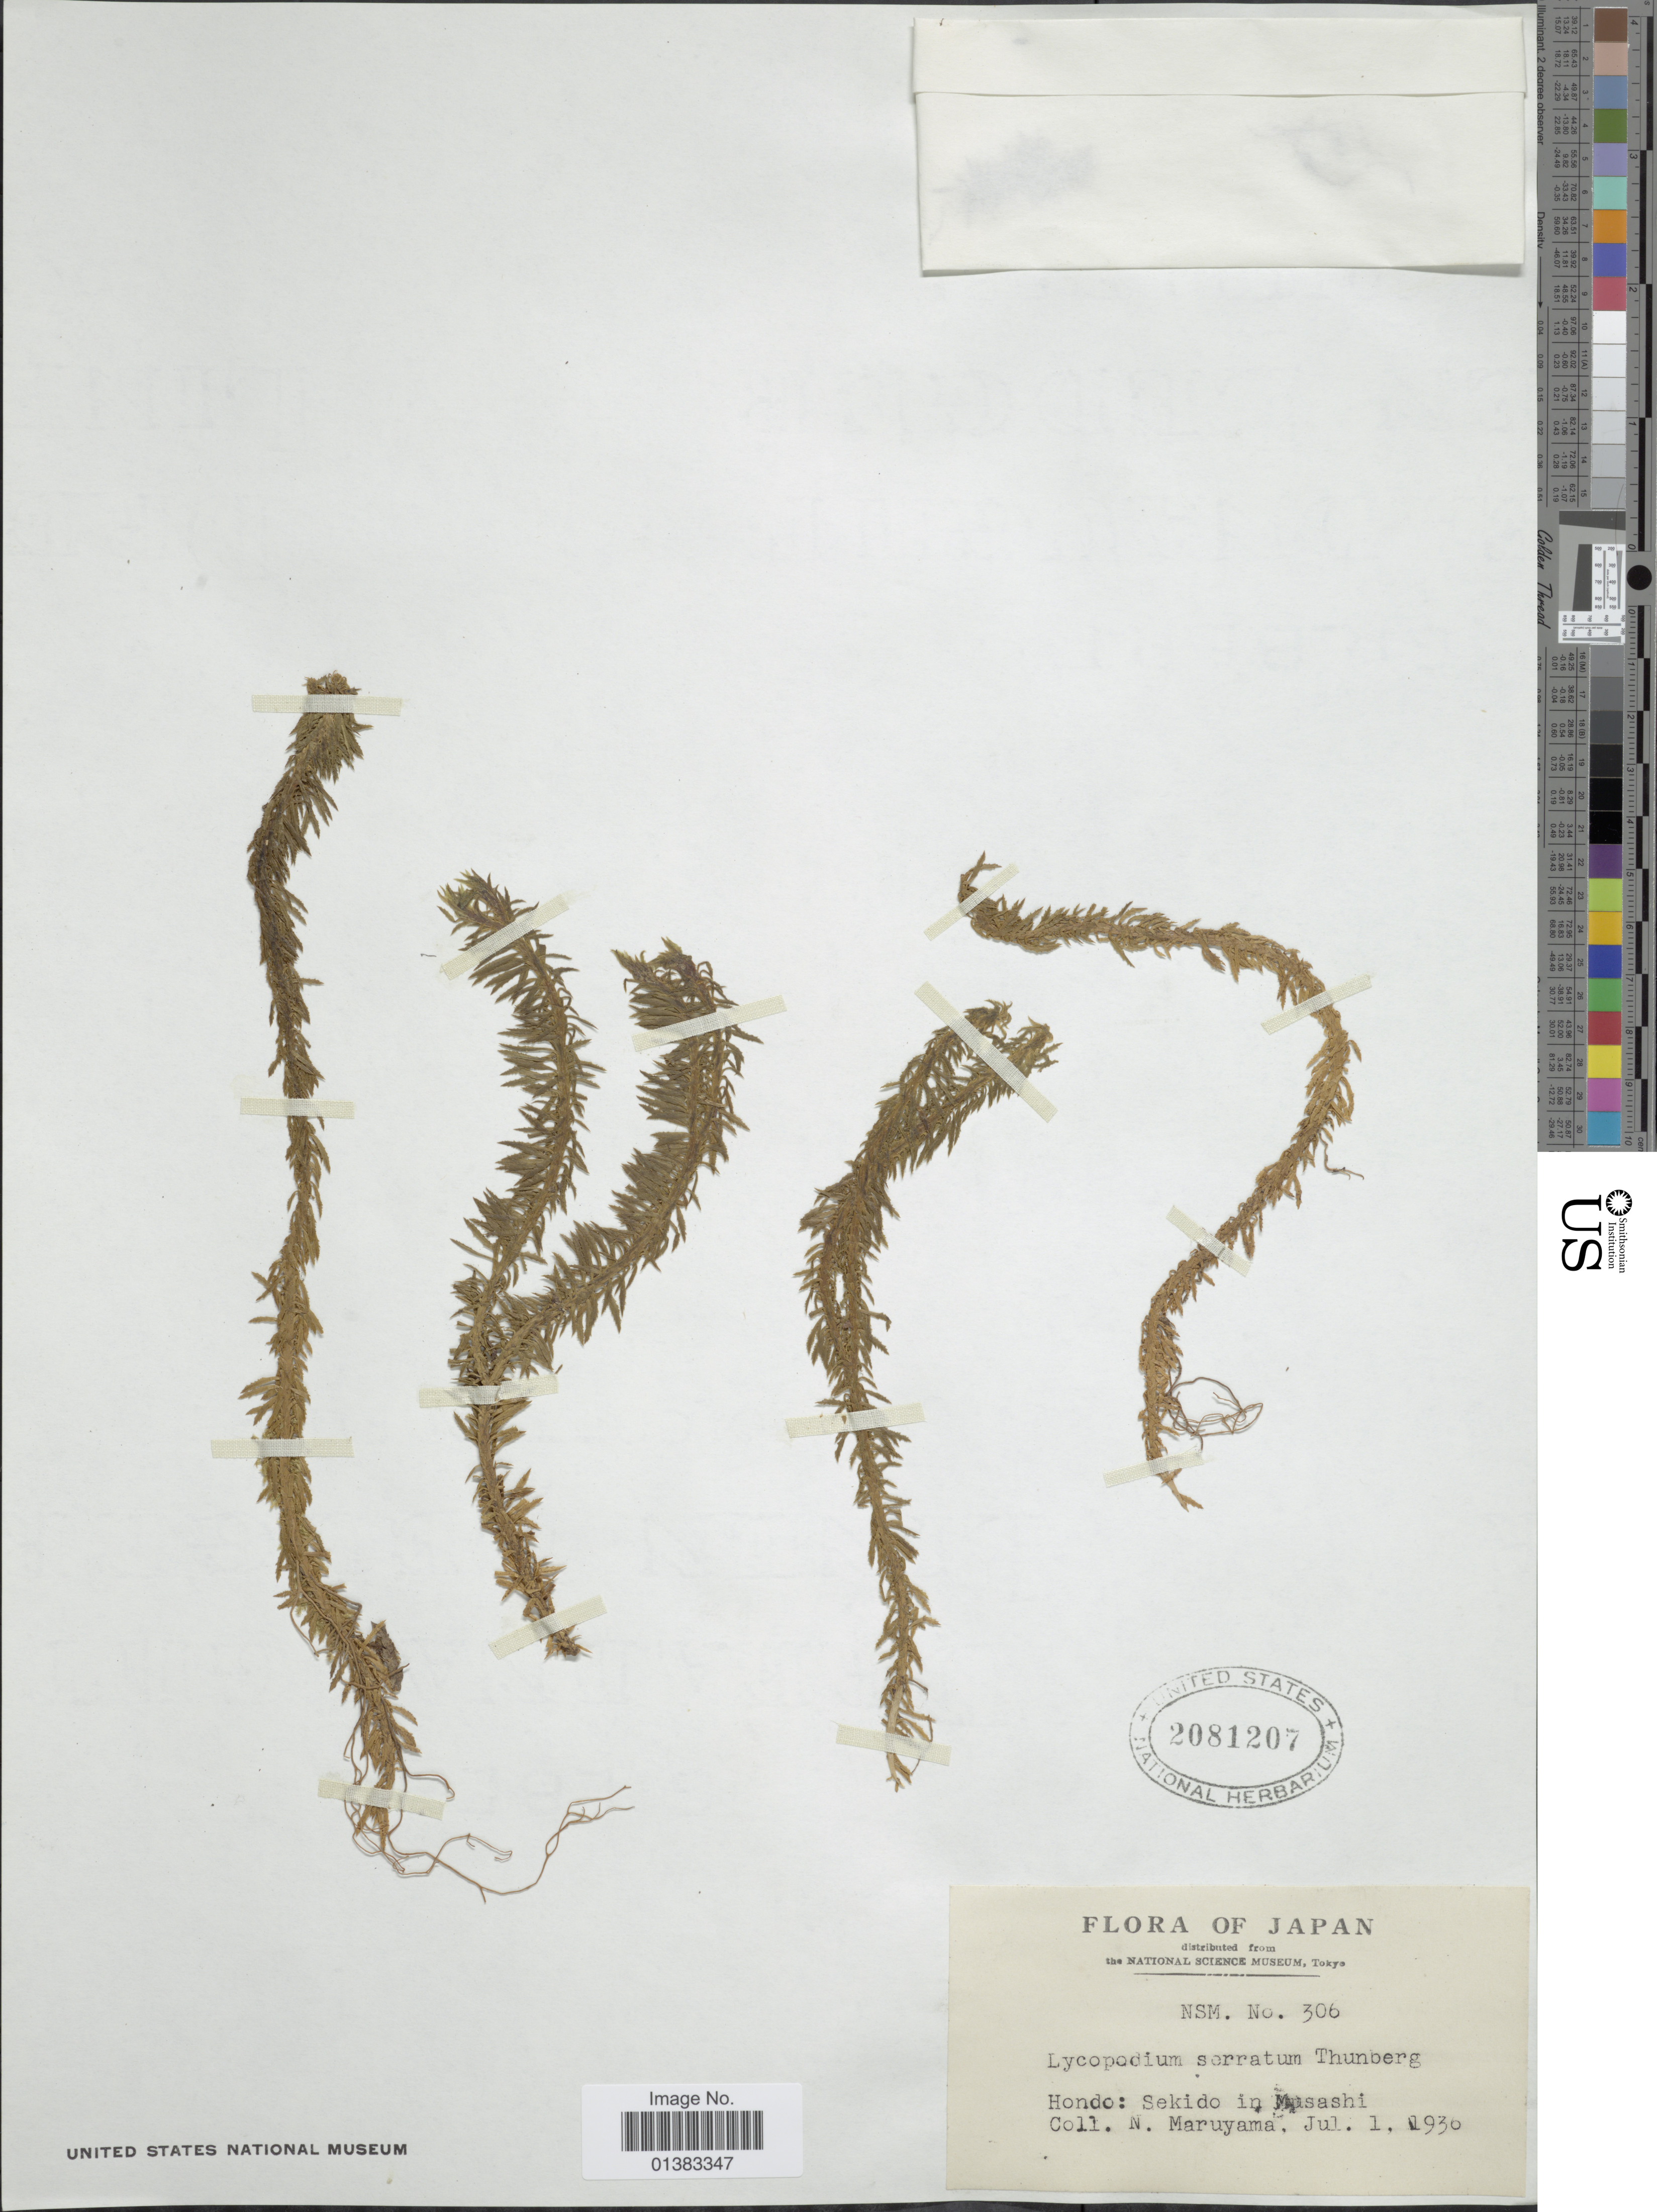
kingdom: Plantae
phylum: Tracheophyta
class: Lycopodiopsida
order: Lycopodiales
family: Lycopodiaceae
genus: Huperzia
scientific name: Huperzia serrata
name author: (Thunb.) Trevis.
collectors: N. Maruyama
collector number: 306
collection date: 1936-07-01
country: Japan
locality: Hondo: Sekido in Musashi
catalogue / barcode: US 2081207